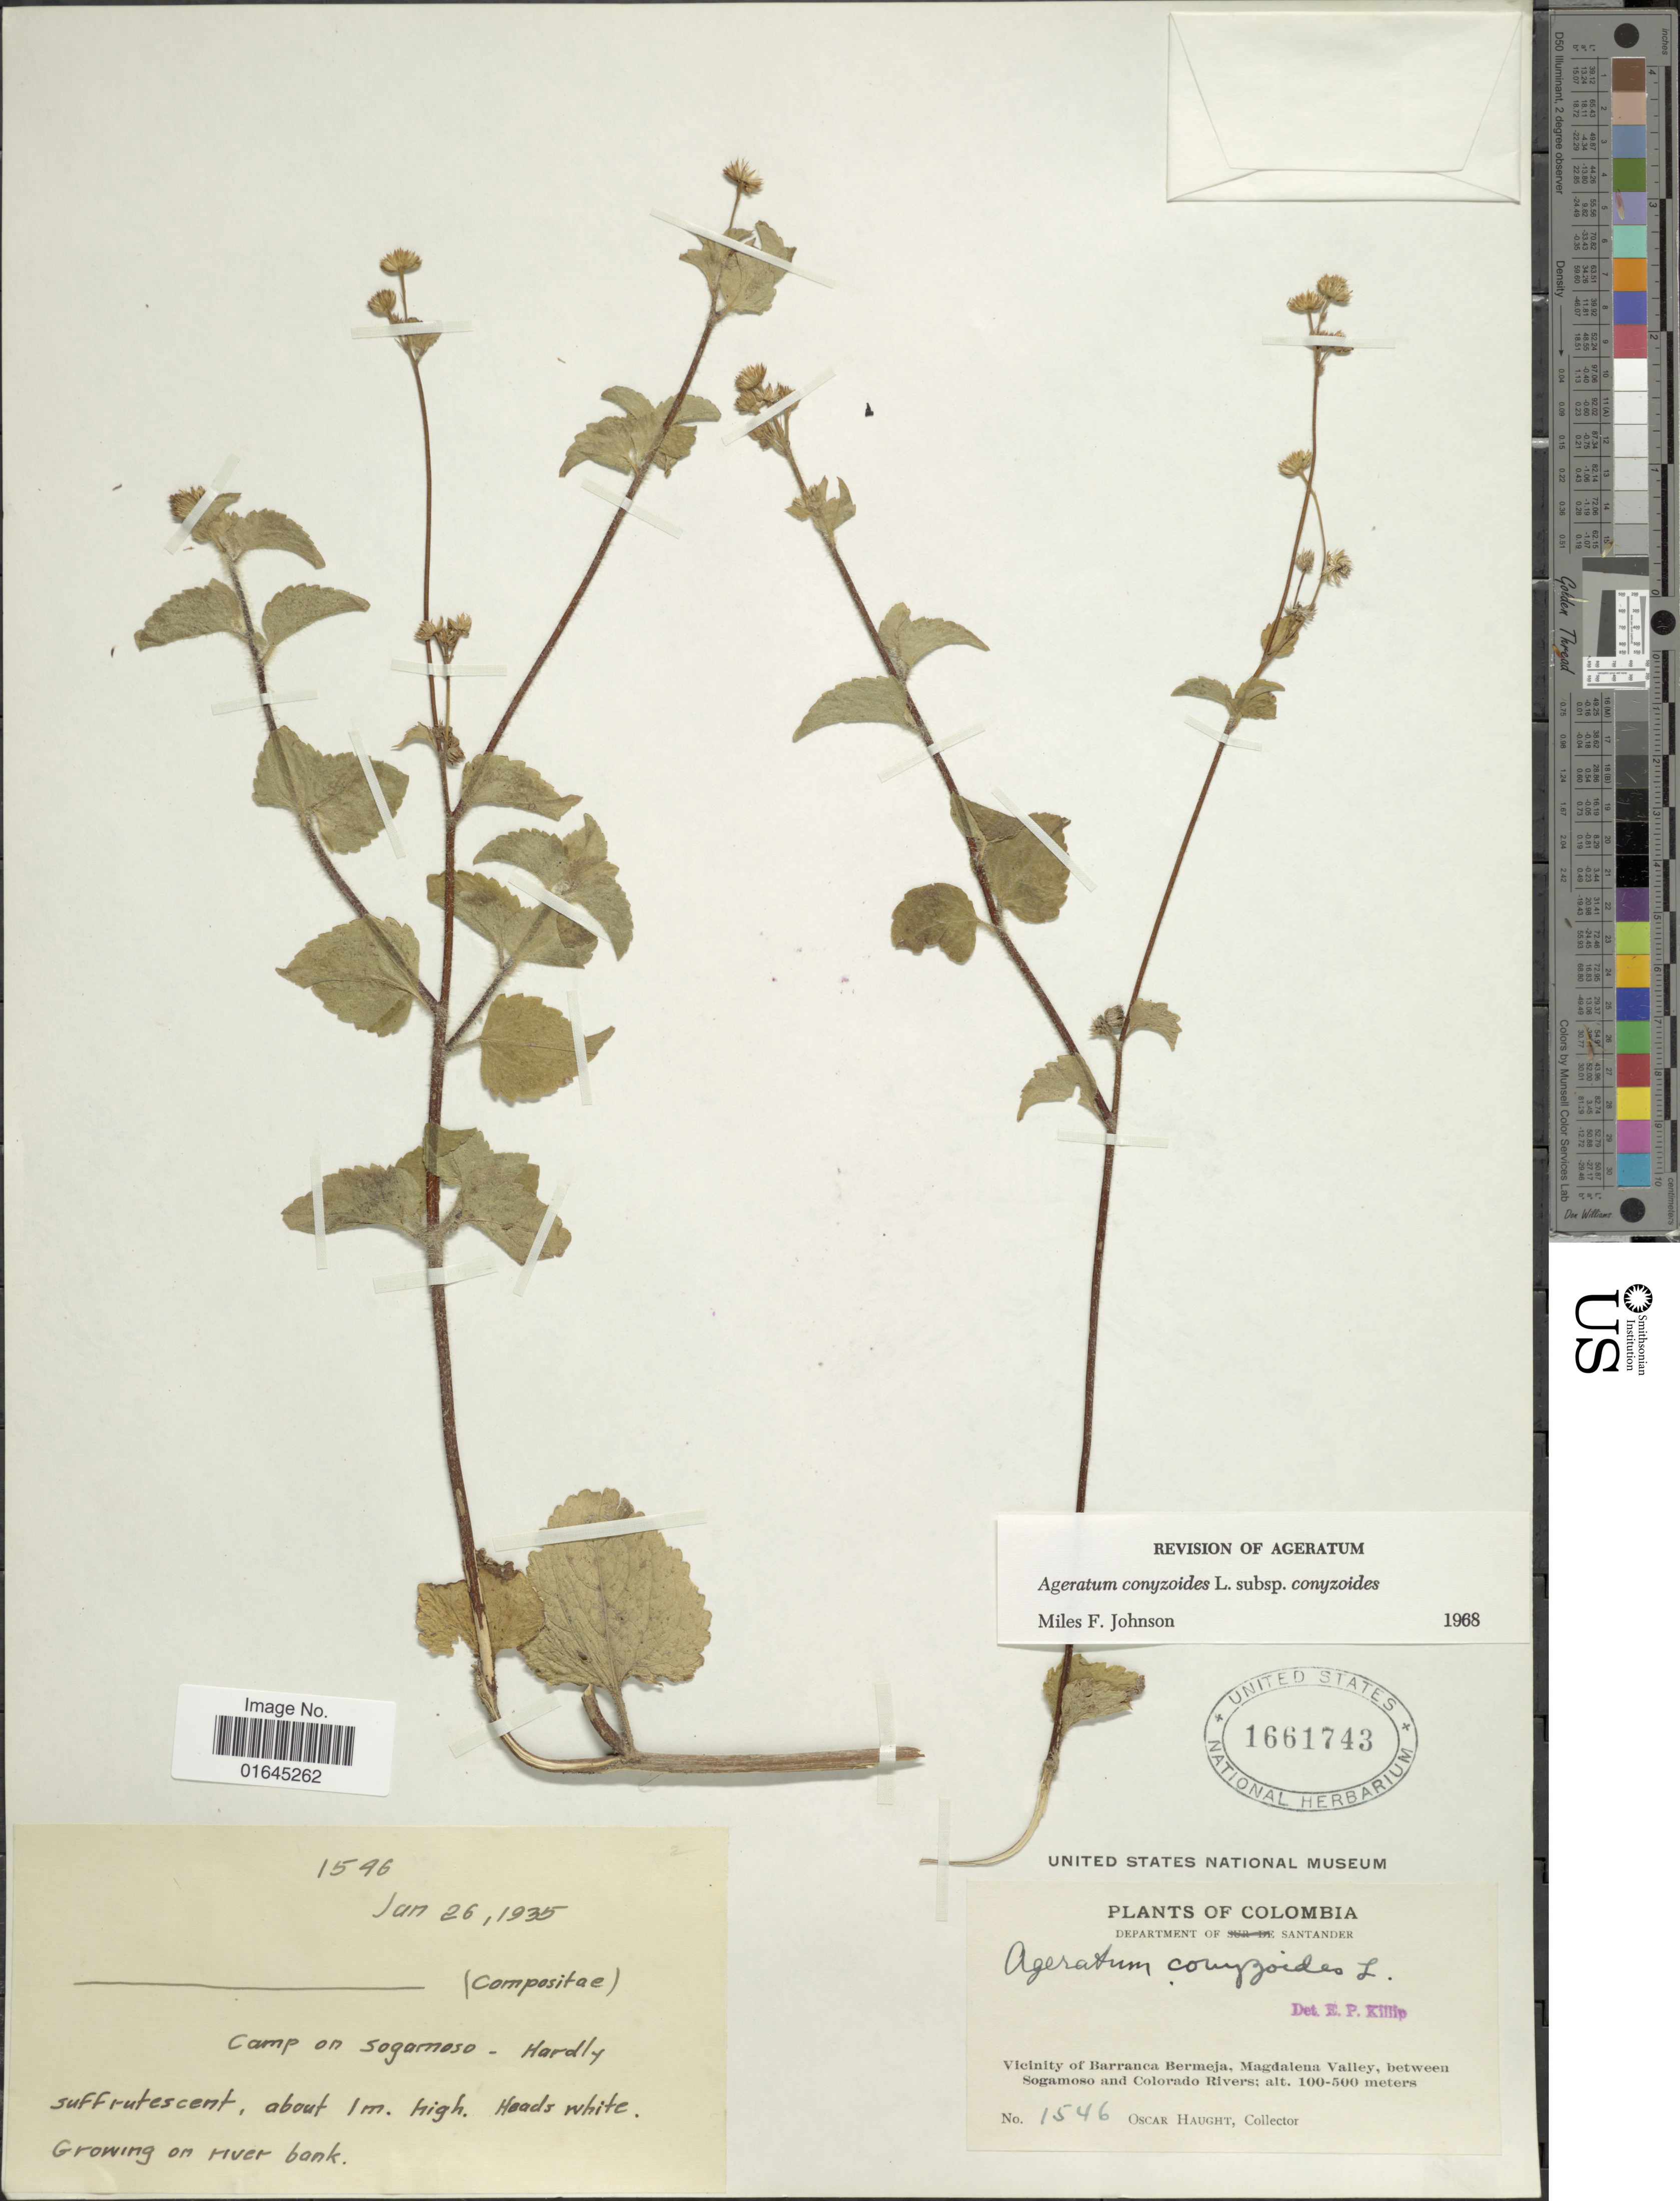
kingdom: Plantae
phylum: Tracheophyta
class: Magnoliopsida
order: Asterales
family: Asteraceae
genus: Ageratum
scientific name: Ageratum conyzoides subsp. conyzoides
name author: L.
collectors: O. L. Haught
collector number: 1546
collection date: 1935-01-26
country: Colombia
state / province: Santander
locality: Department of Santander, vicinity of Barranca Bermeja. Magdalena Valley, between Sogamosa and Colorado Rivers.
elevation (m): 100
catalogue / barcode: US 1661743